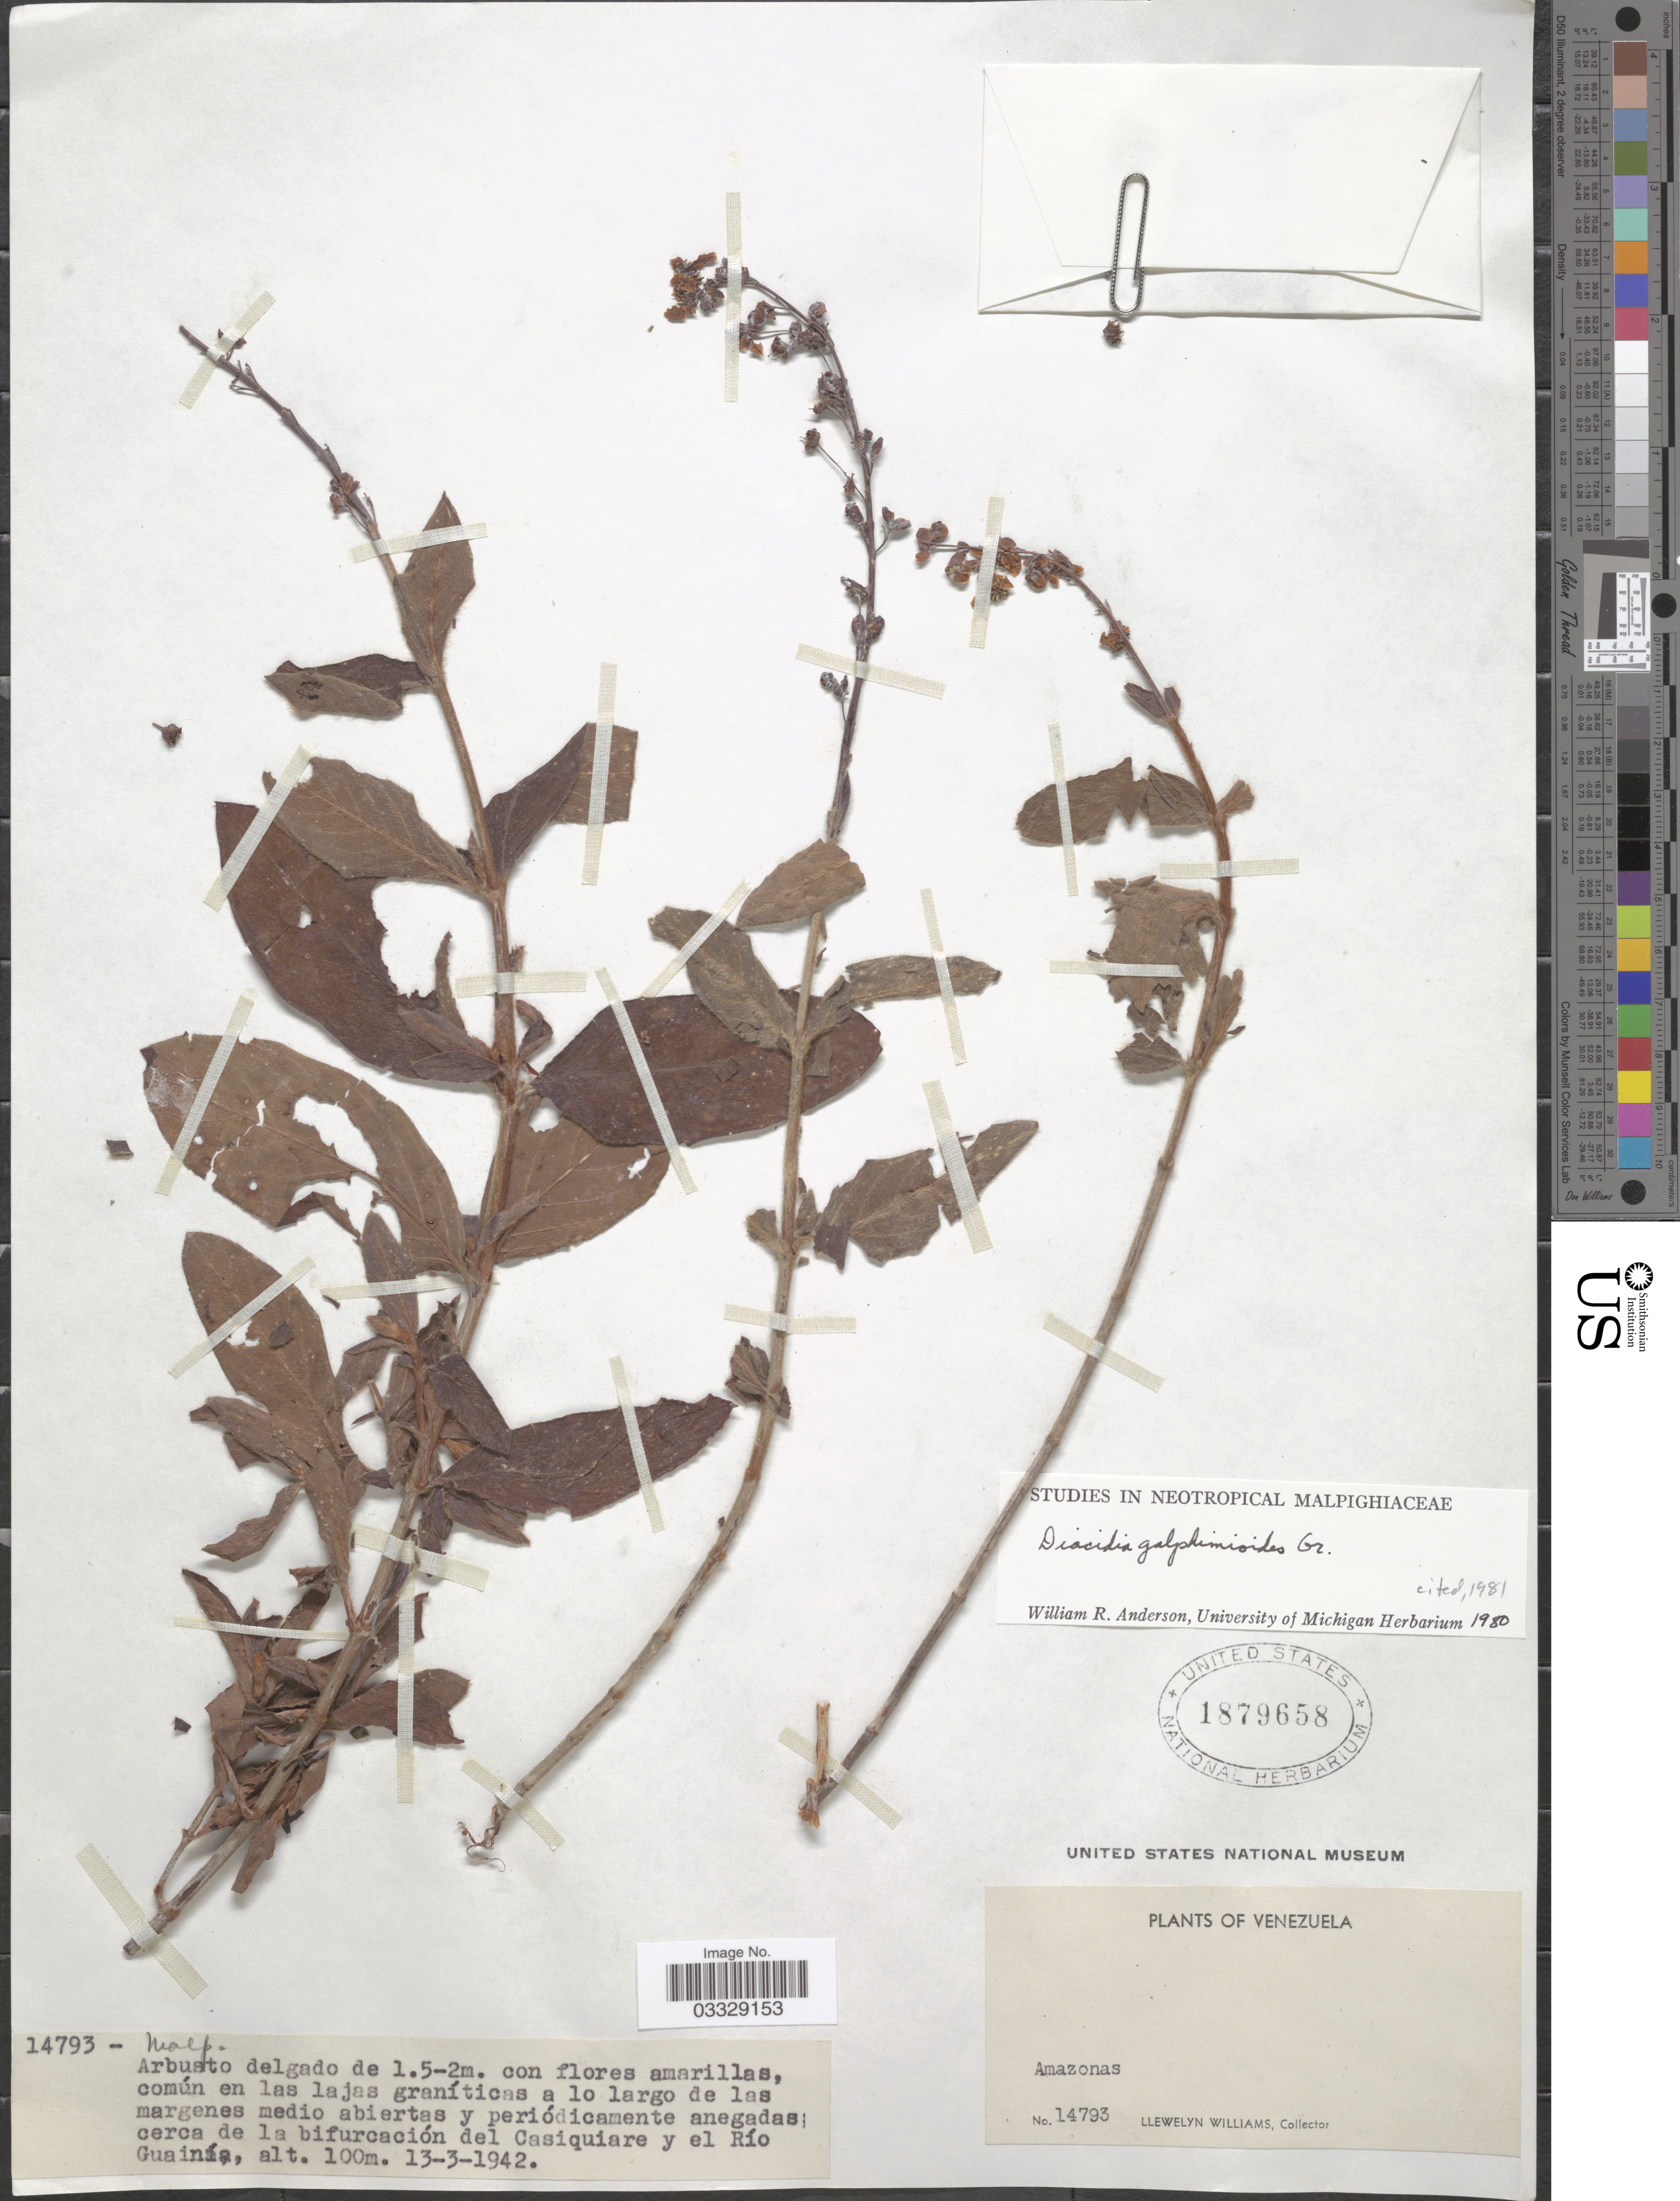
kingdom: Plantae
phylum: Tracheophyta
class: Magnoliopsida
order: Malpighiales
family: Malpighiaceae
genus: Diacidia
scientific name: Diacidia galphimioides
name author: Griseb.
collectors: Ll. Williams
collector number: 14793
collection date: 1942-03-13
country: Venezuela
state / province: Amazonas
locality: Cerca de la bifurcación del Casiquiare y el Río Guainía.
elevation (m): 100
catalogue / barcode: US 1879658